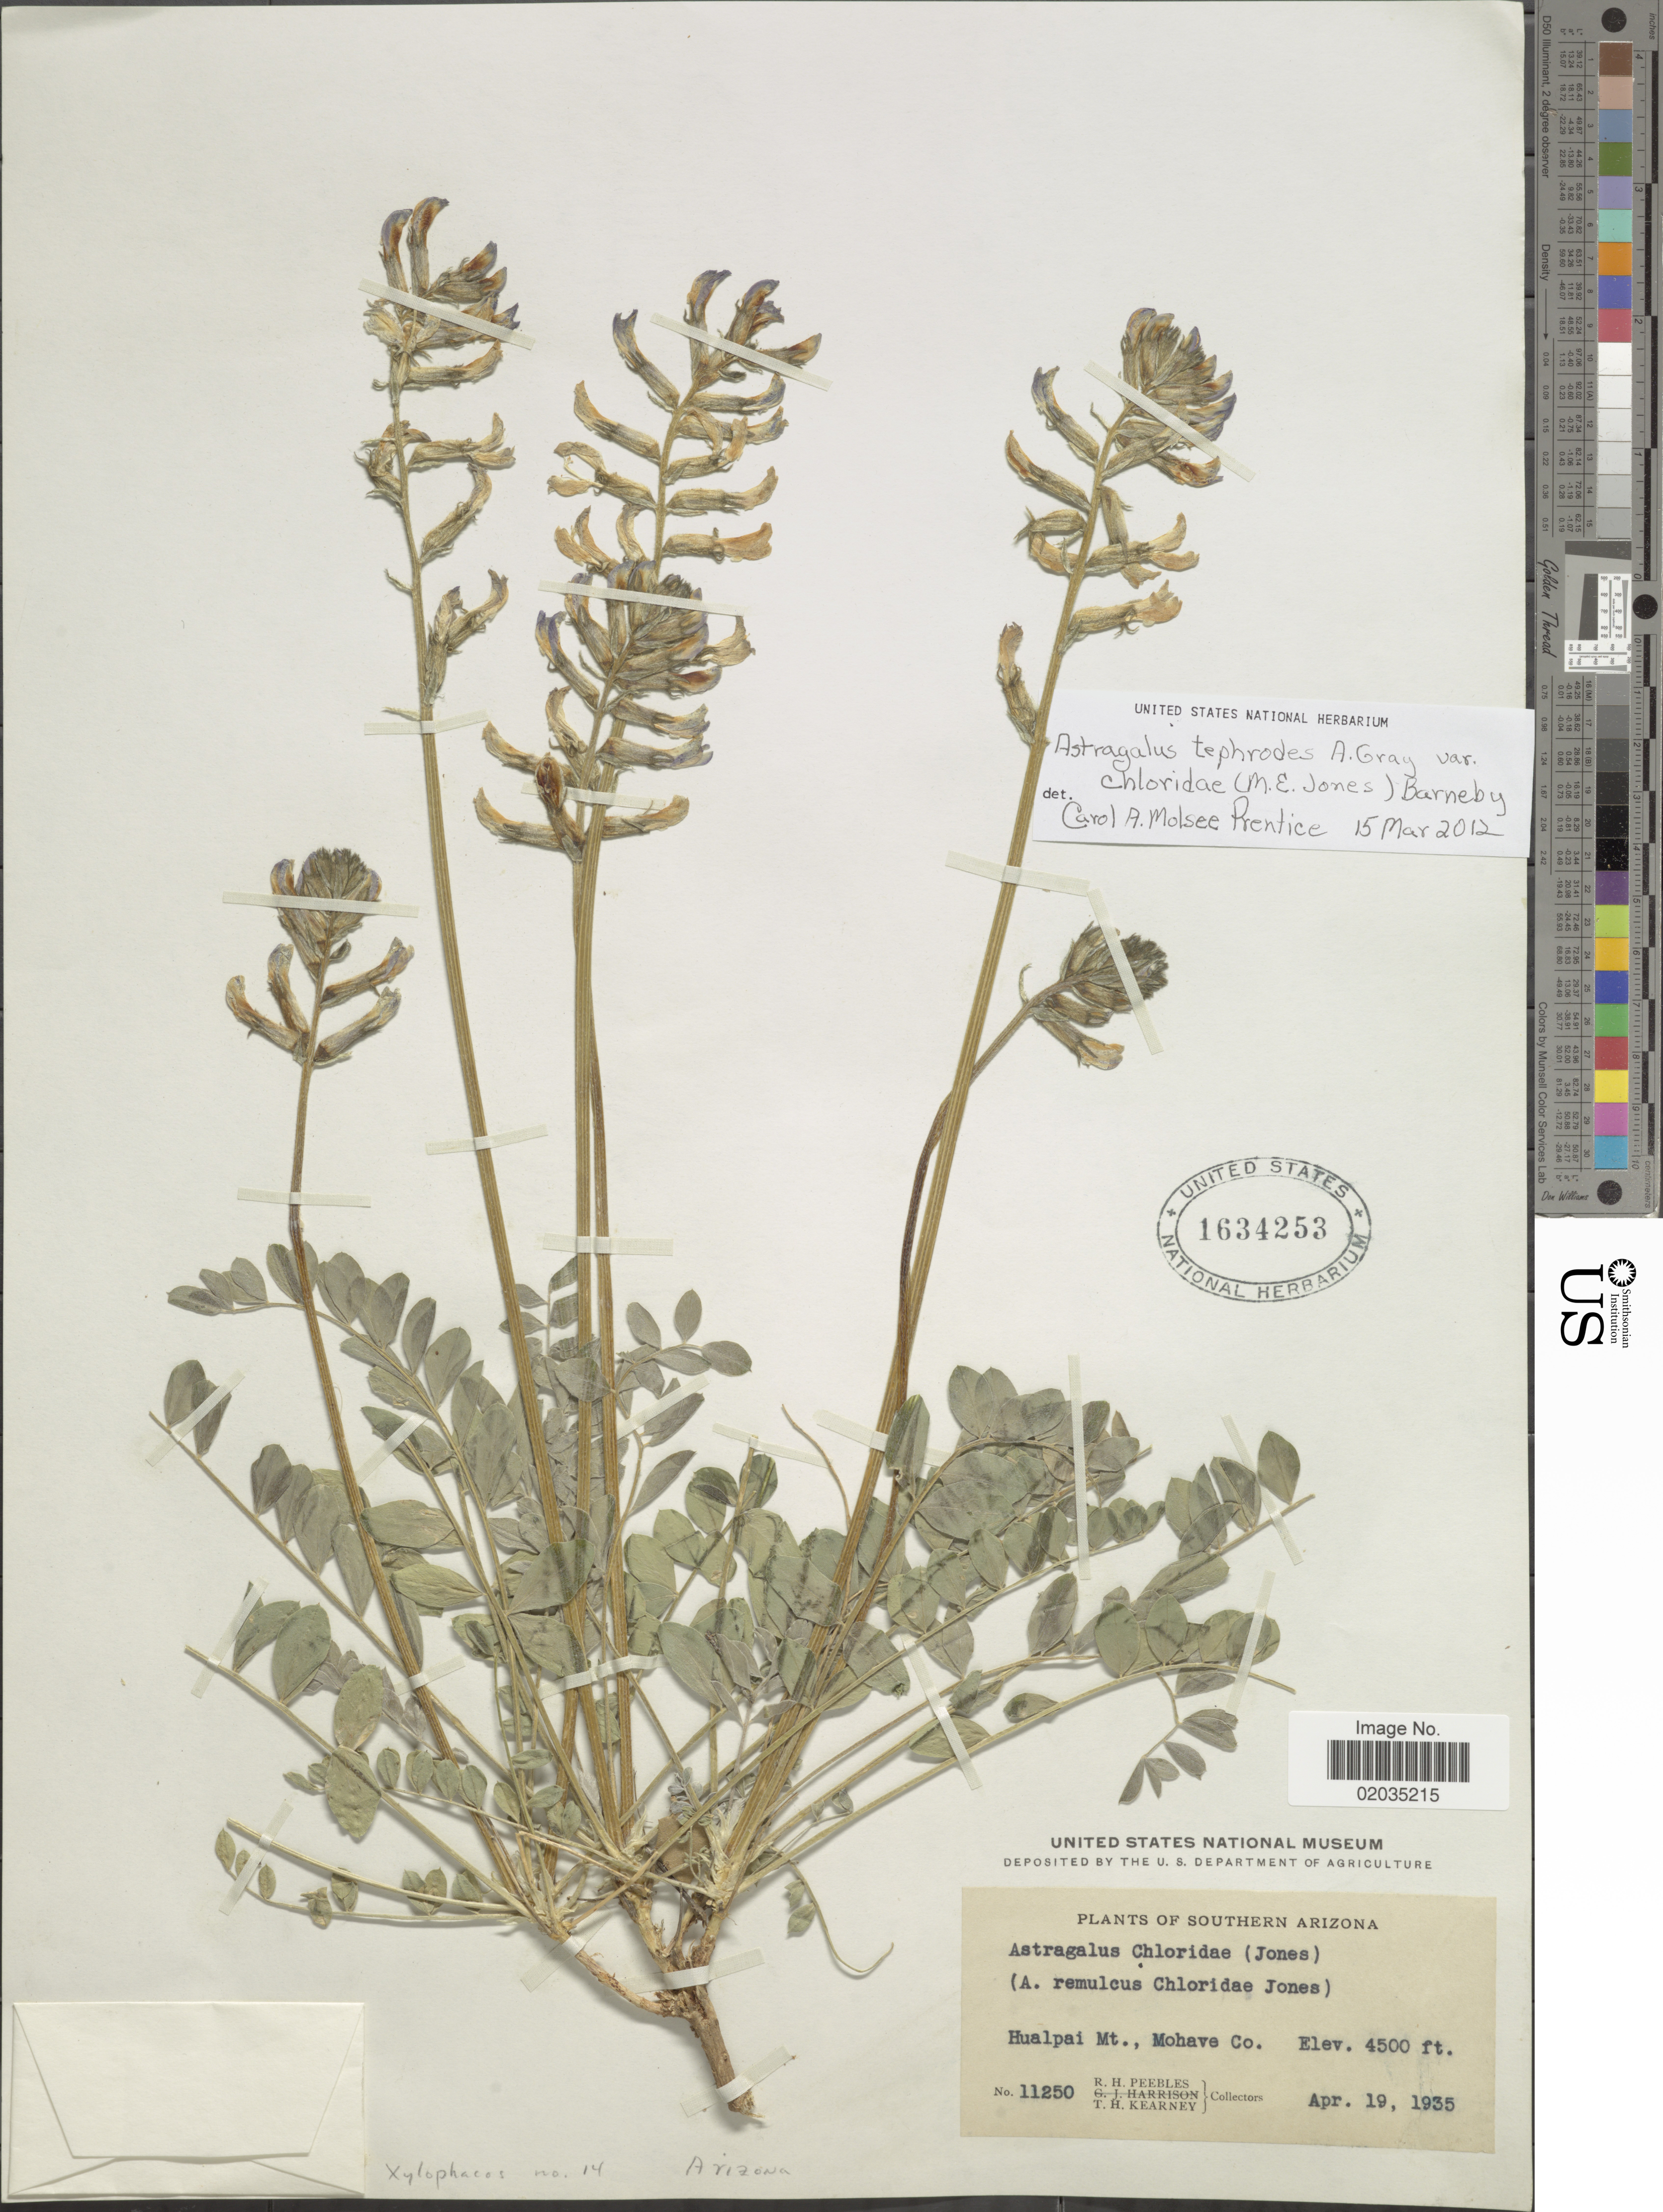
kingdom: Plantae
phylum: Tracheophyta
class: Magnoliopsida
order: Fabales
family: Fabaceae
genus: Astragalus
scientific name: Astragalus tephrodes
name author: A. Gray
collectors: R. H. Peebles & T. H. Kearney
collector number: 11250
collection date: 1935-04-19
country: United States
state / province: Arizona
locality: Southern Arizona, Hualpai Mt., Mohave Co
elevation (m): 1372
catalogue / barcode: US 1634253